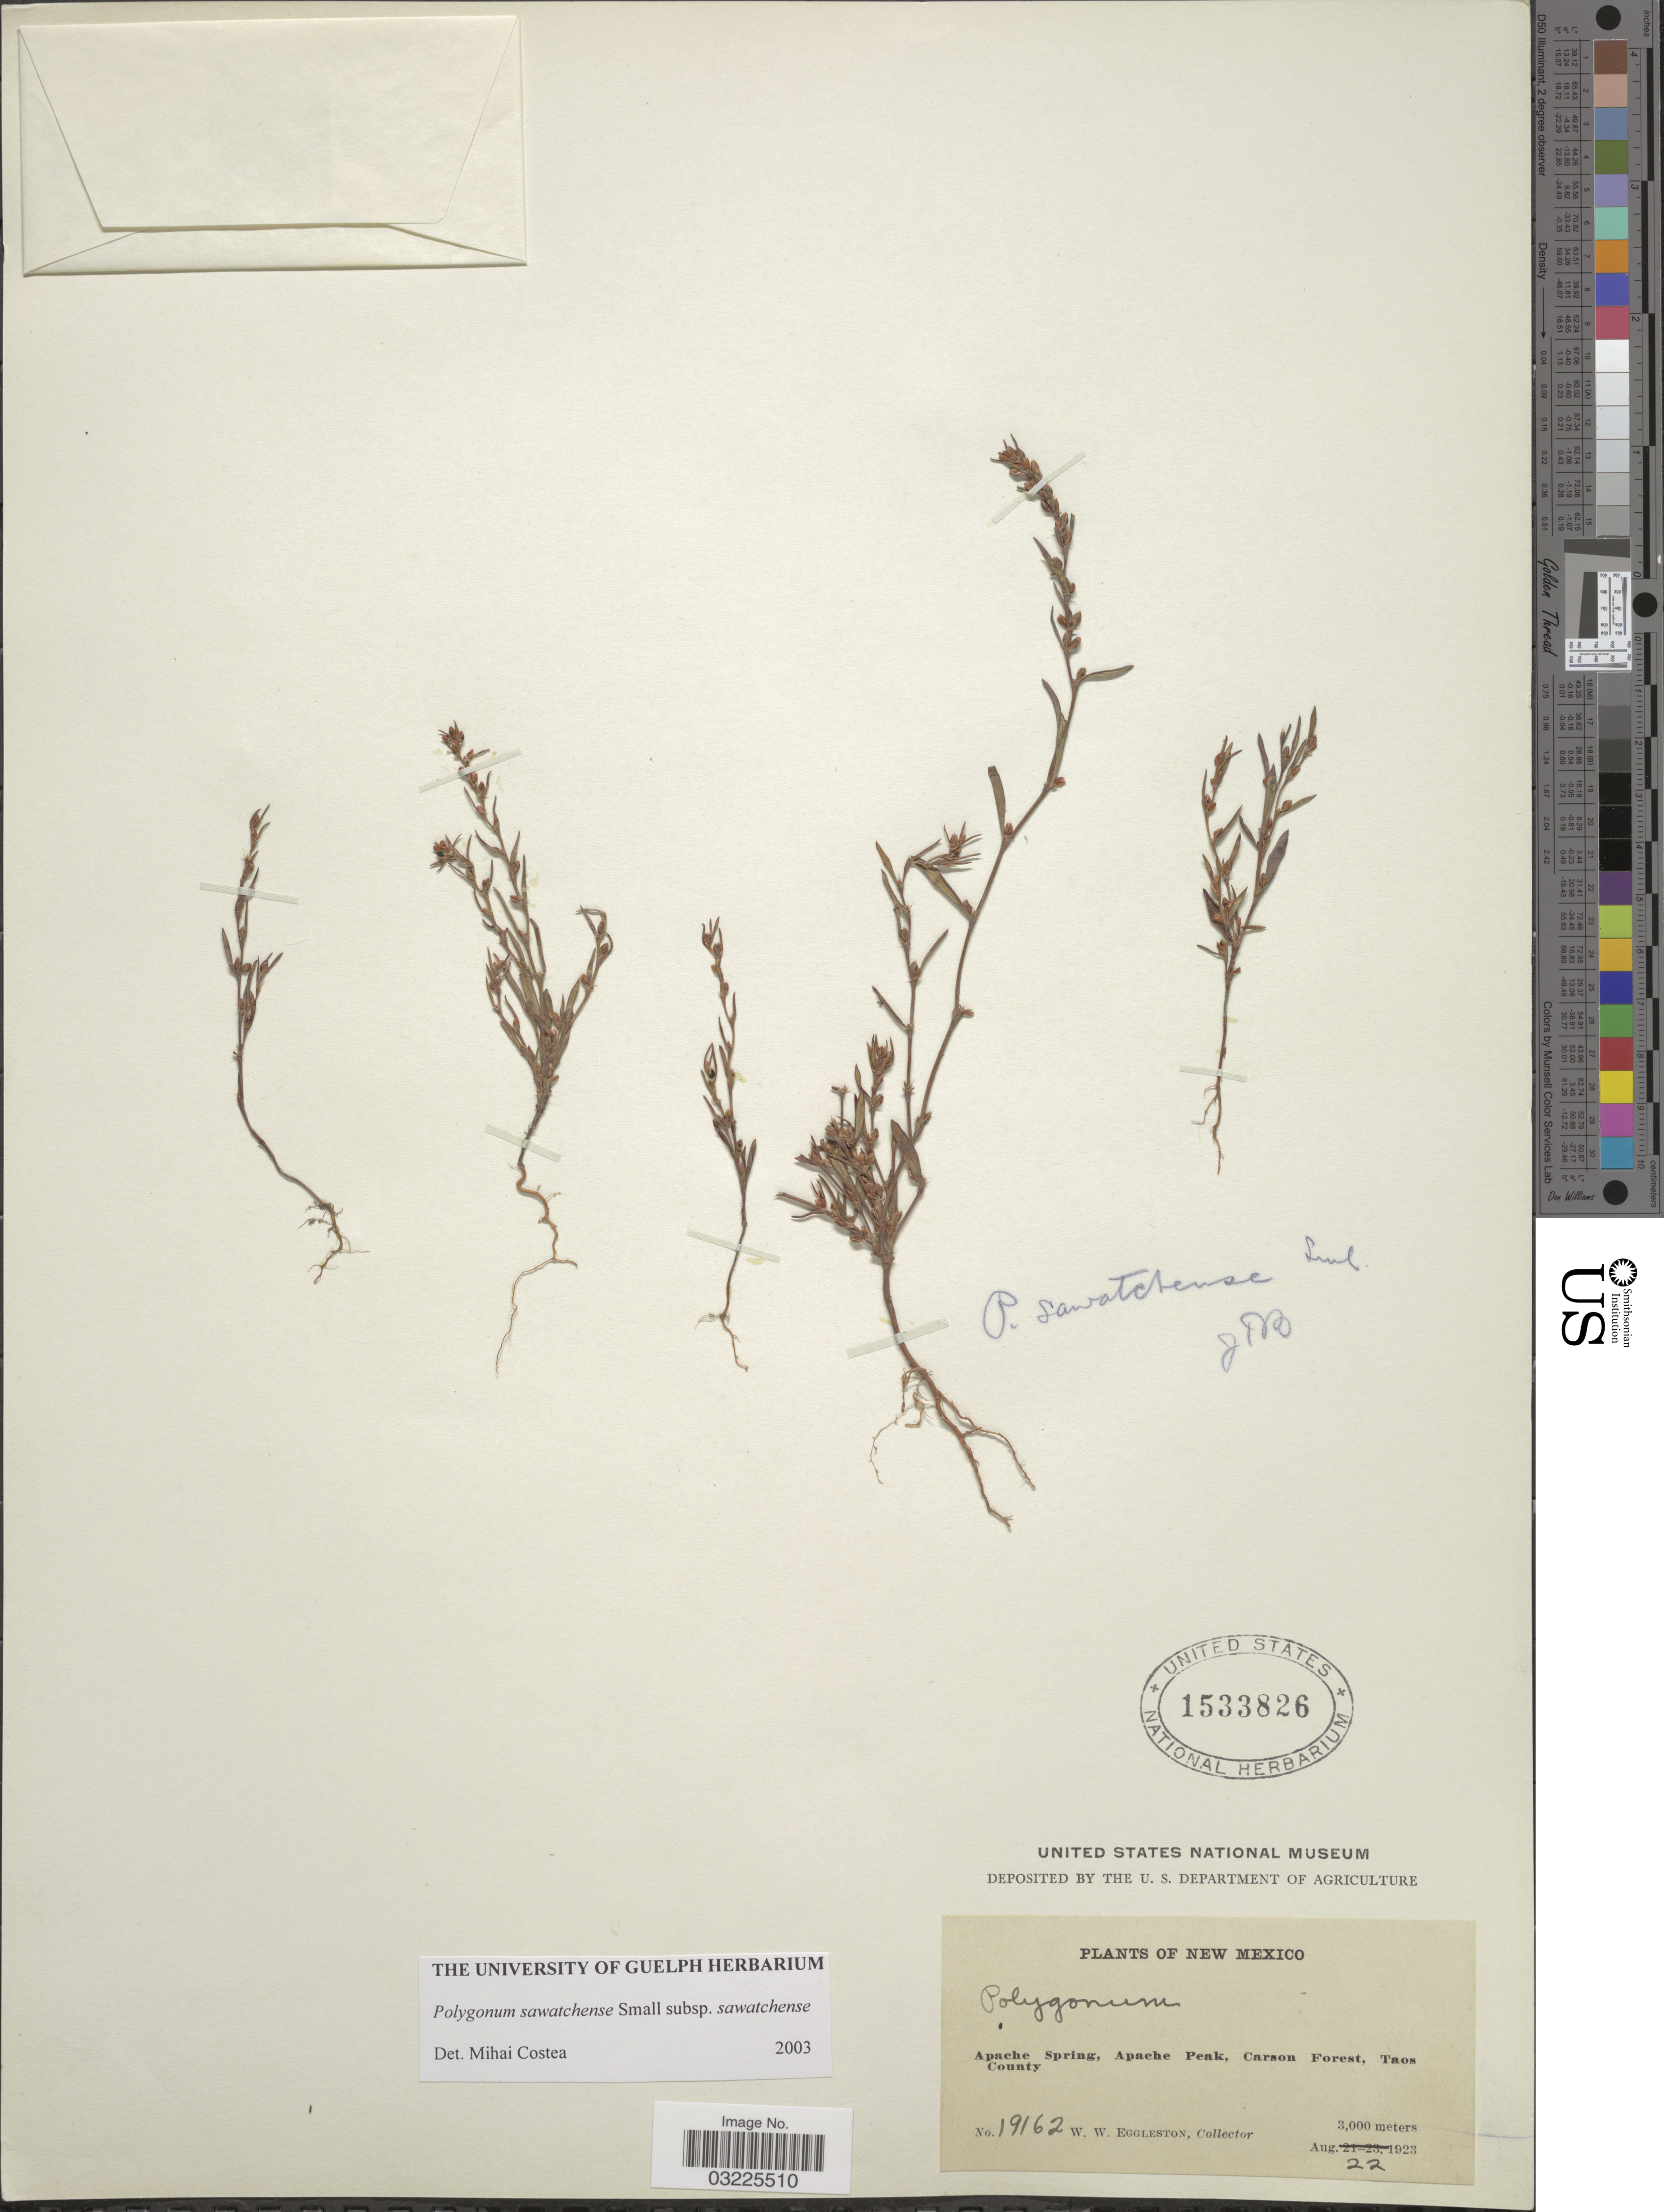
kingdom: Plantae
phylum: Tracheophyta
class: Magnoliopsida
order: Caryophyllales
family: Polygonaceae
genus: Polygonum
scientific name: Polygonum sawatchense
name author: Small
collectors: W. W. Eggleston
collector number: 19162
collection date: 1923-08-22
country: United States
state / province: New Mexico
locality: Apache Spring, Apache Peak, Carson Forest, Taos County.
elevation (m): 3000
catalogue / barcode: US 1533826